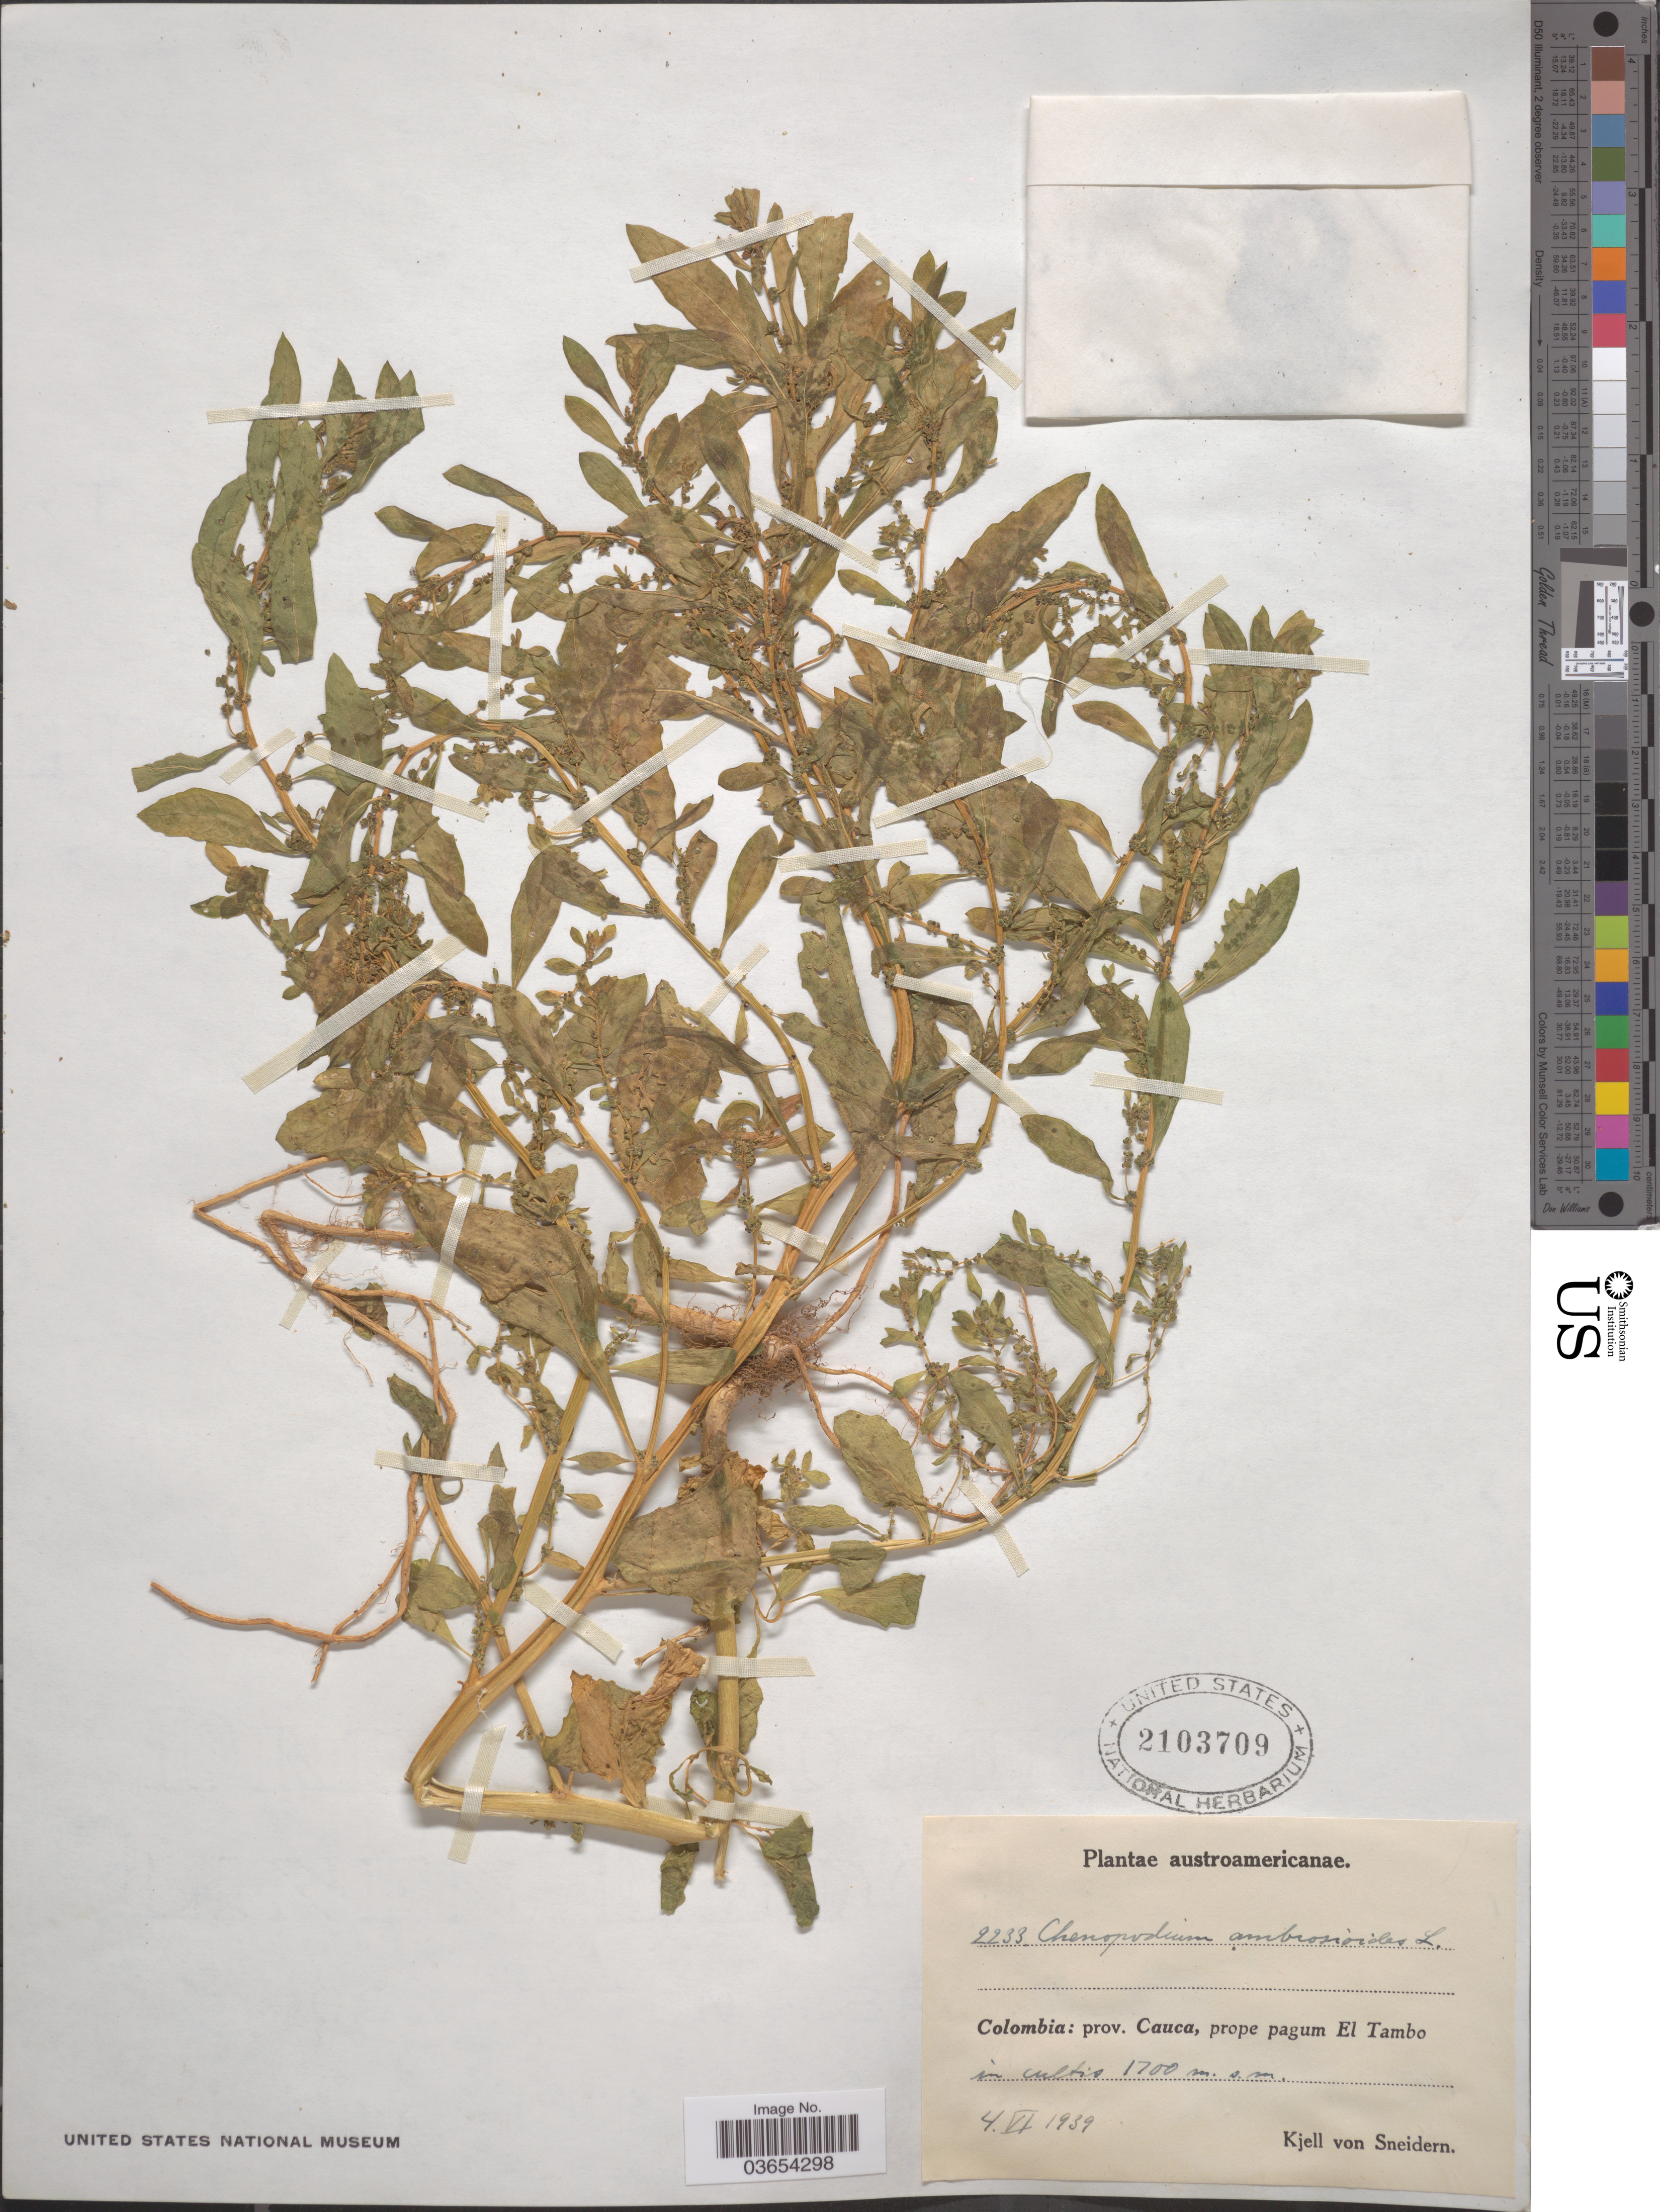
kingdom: Plantae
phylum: Tracheophyta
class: Magnoliopsida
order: Caryophyllales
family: Amaranthaceae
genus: Chenopodium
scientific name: Chenopodium ambrosioides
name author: L.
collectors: K. von Sneidern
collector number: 2233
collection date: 1939-06-04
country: Colombia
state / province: Cauca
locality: Prope pagum El Tambo.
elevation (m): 1700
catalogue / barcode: US 2103709